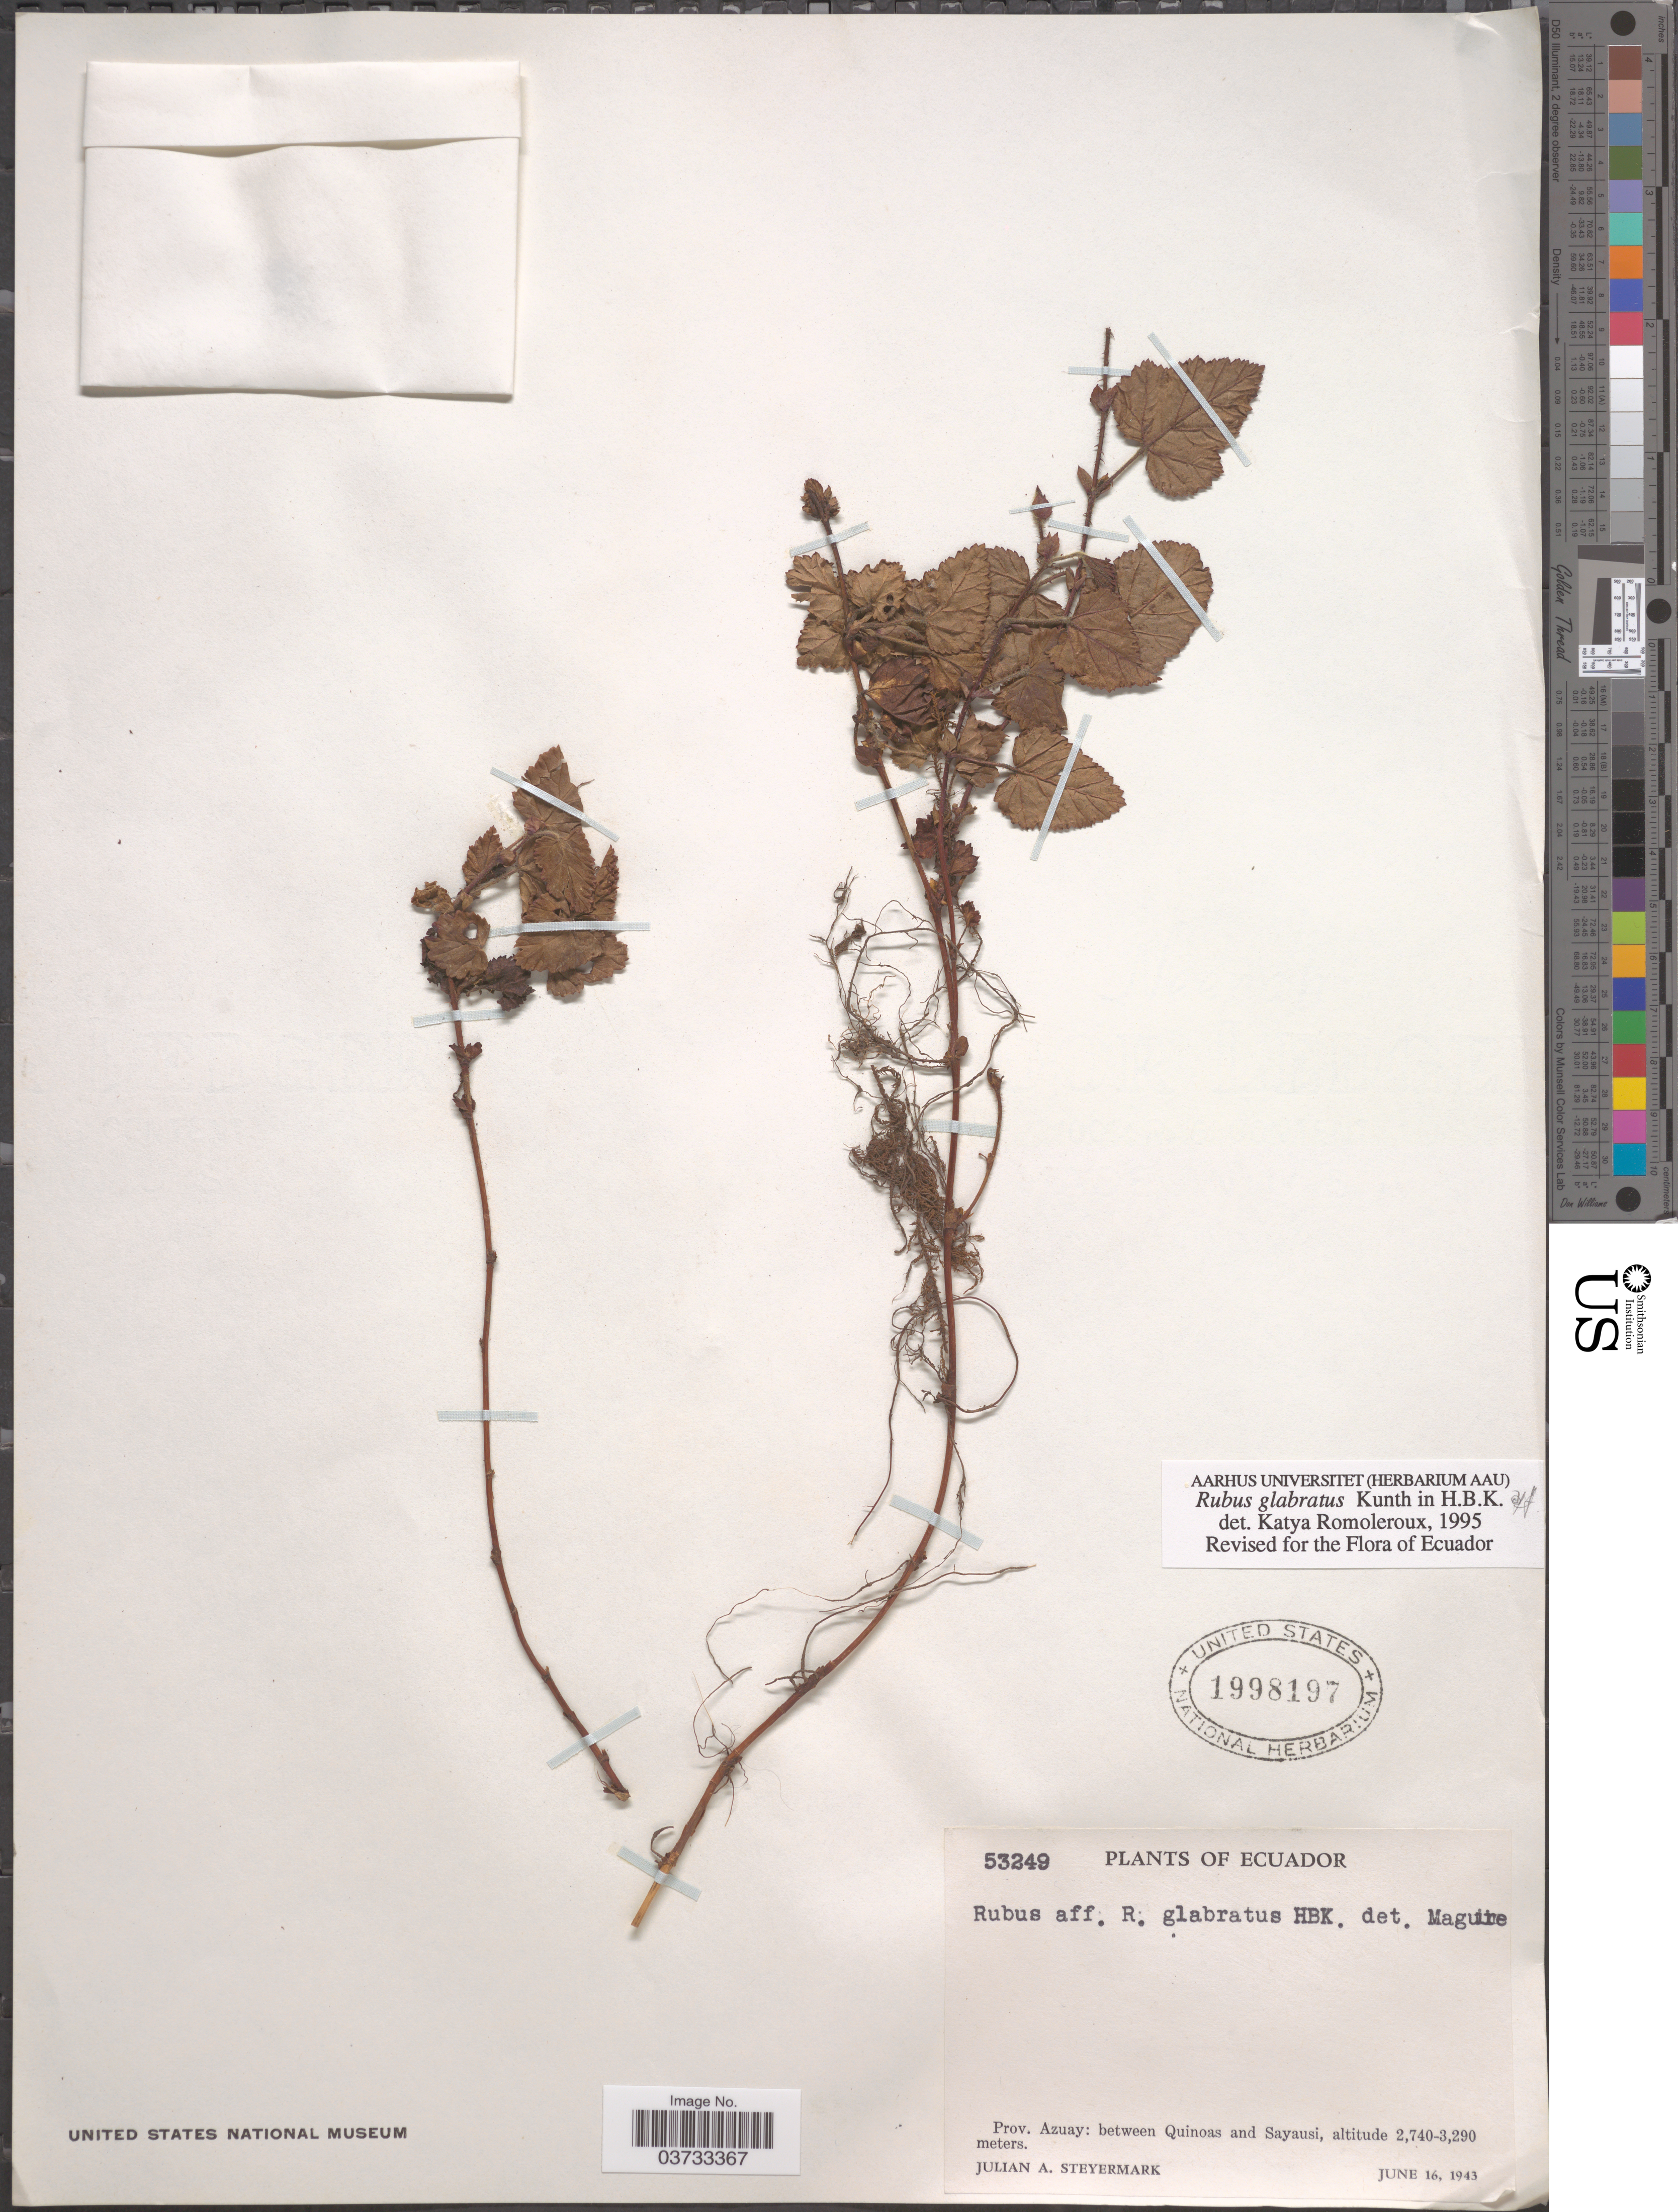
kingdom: Plantae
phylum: Tracheophyta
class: Magnoliopsida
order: Rosales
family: Rosaceae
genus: Rubus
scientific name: Rubus glabratus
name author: Kunth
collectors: J. Steyermark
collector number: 53249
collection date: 1943-06-16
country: Ecuador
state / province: Azuay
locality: Between Quinoas and Sayausi.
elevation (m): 2740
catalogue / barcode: US 1998197